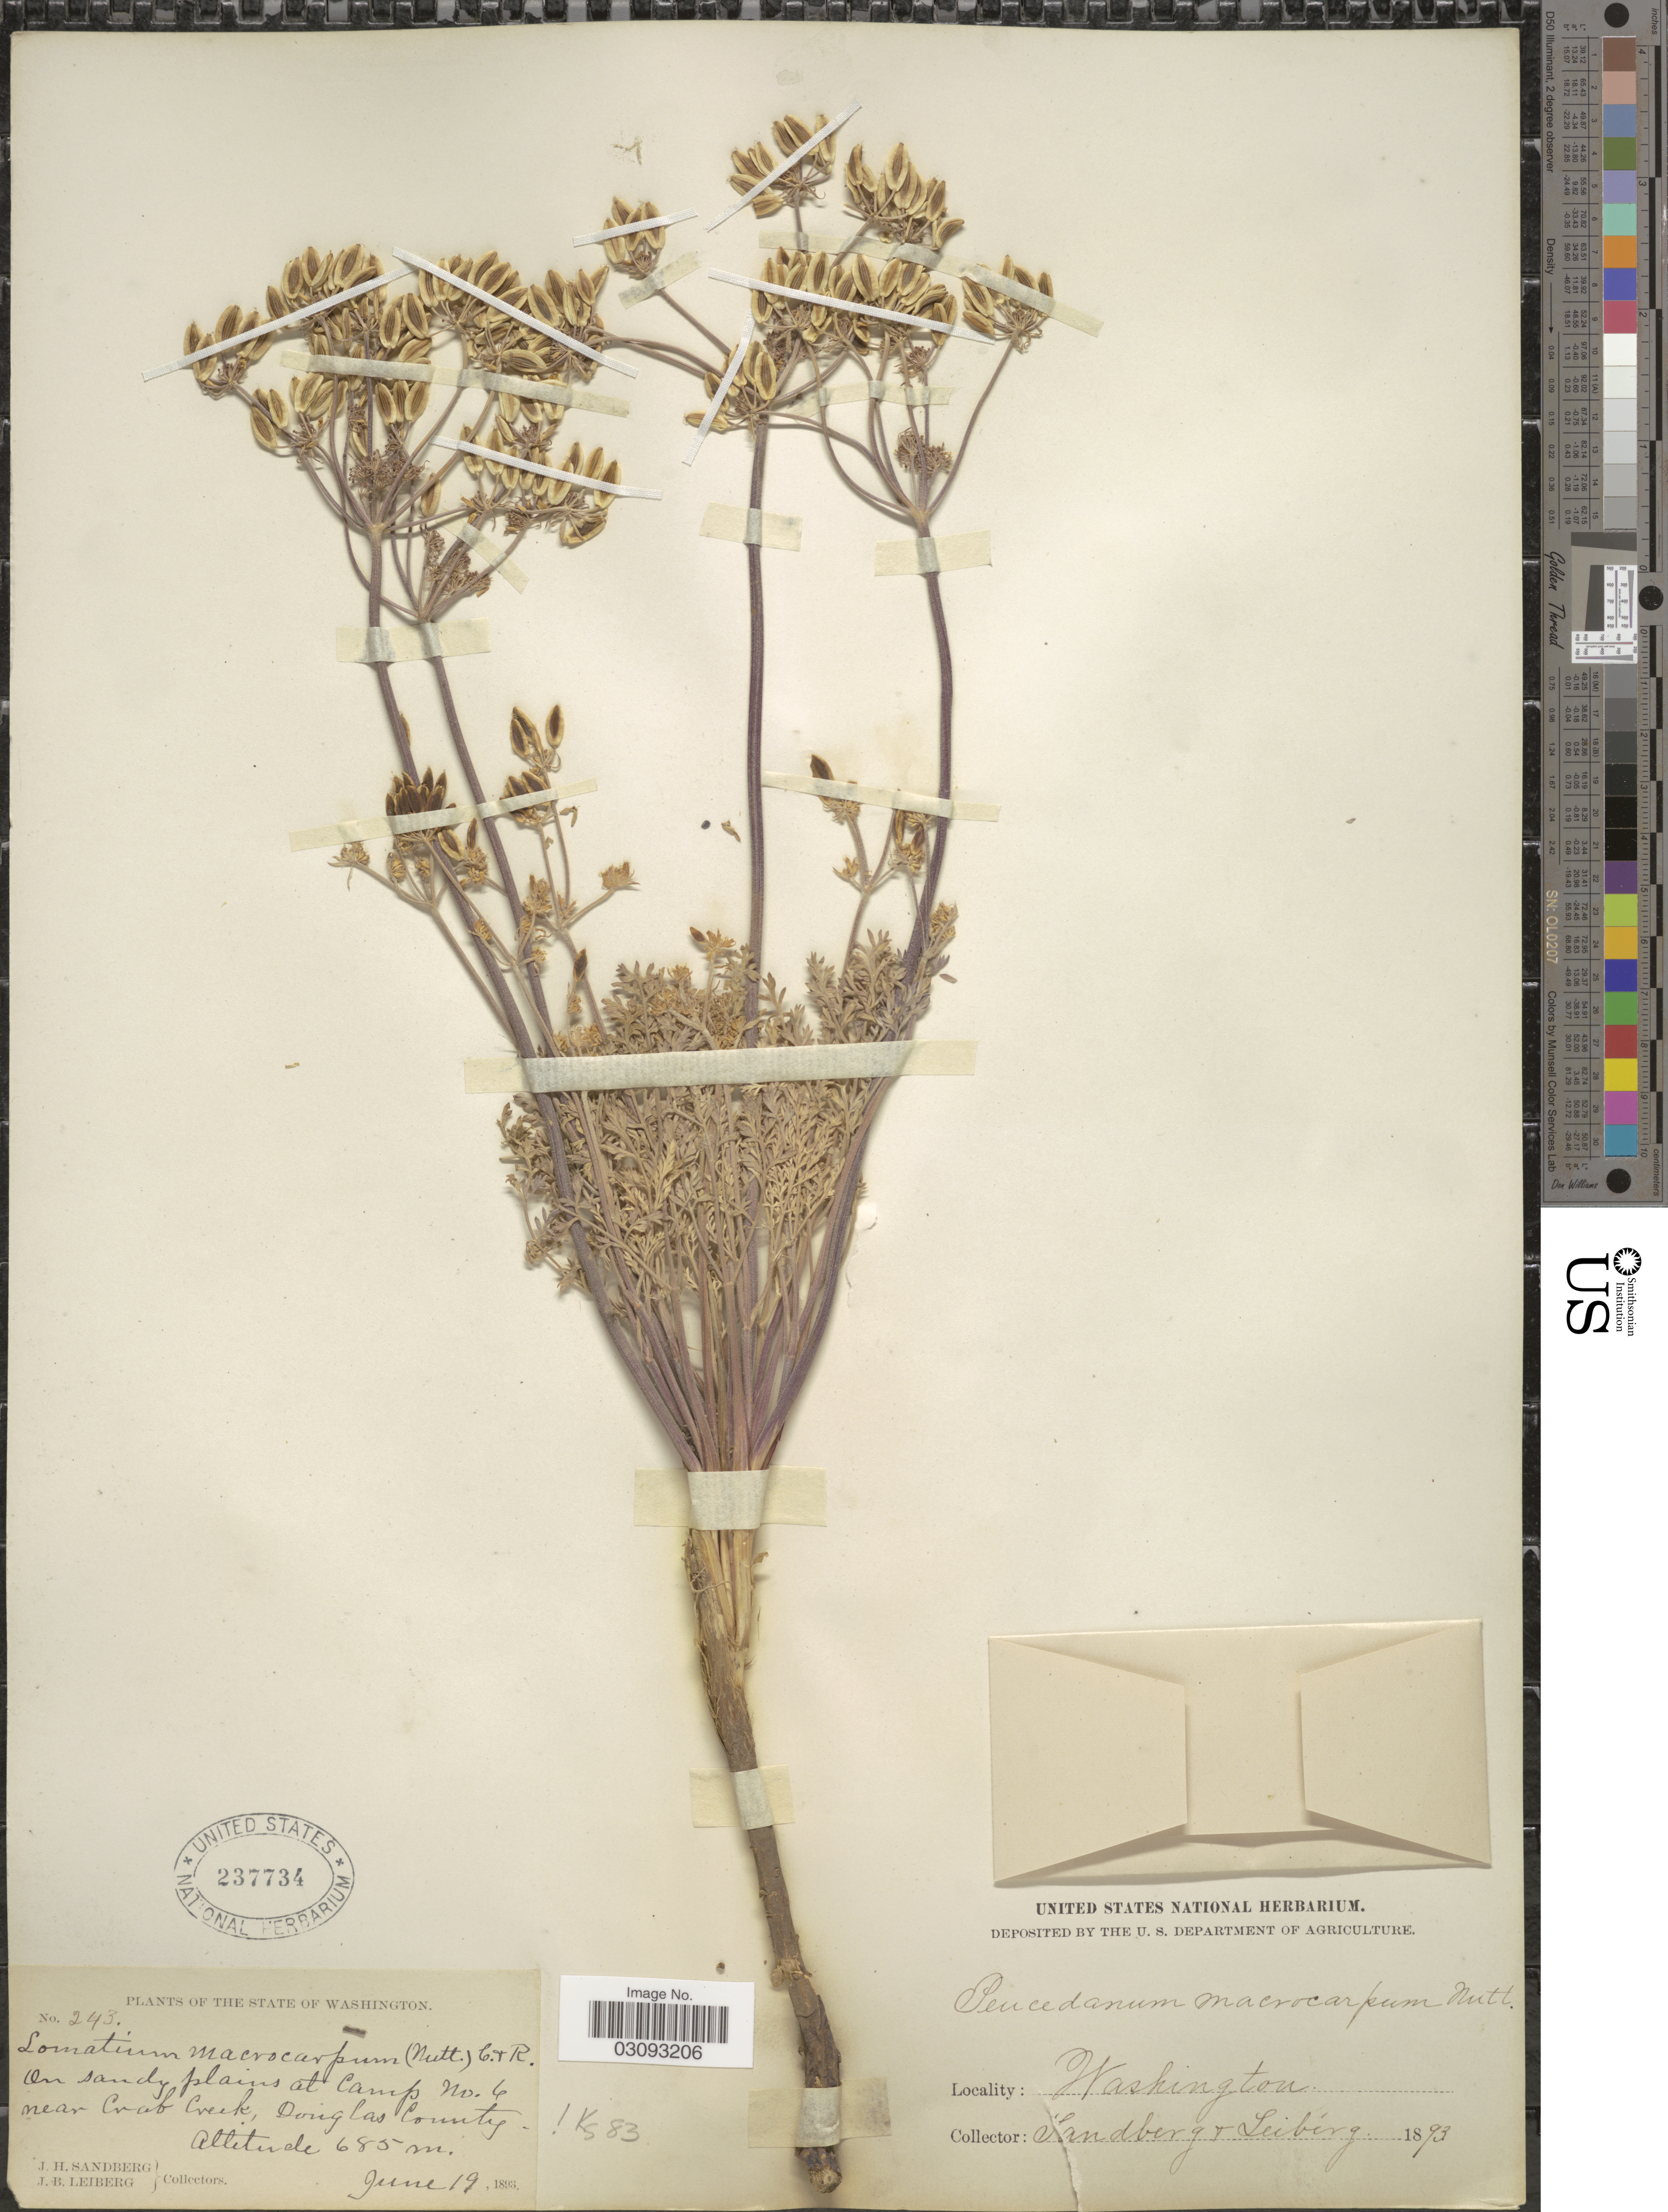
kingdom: Plantae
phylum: Tracheophyta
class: Magnoliopsida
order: Apiales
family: Apiaceae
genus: Lomatium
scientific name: Lomatium ambiguum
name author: (Nutt.) Coult. & Rose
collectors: J. H. Sandberg & J. B. Leiberg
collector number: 243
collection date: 1893-06-19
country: United States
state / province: Washington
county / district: Douglas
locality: Plains at Camp No. 6 near Crab Creek, Douglas County.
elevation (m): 685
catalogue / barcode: US 237734